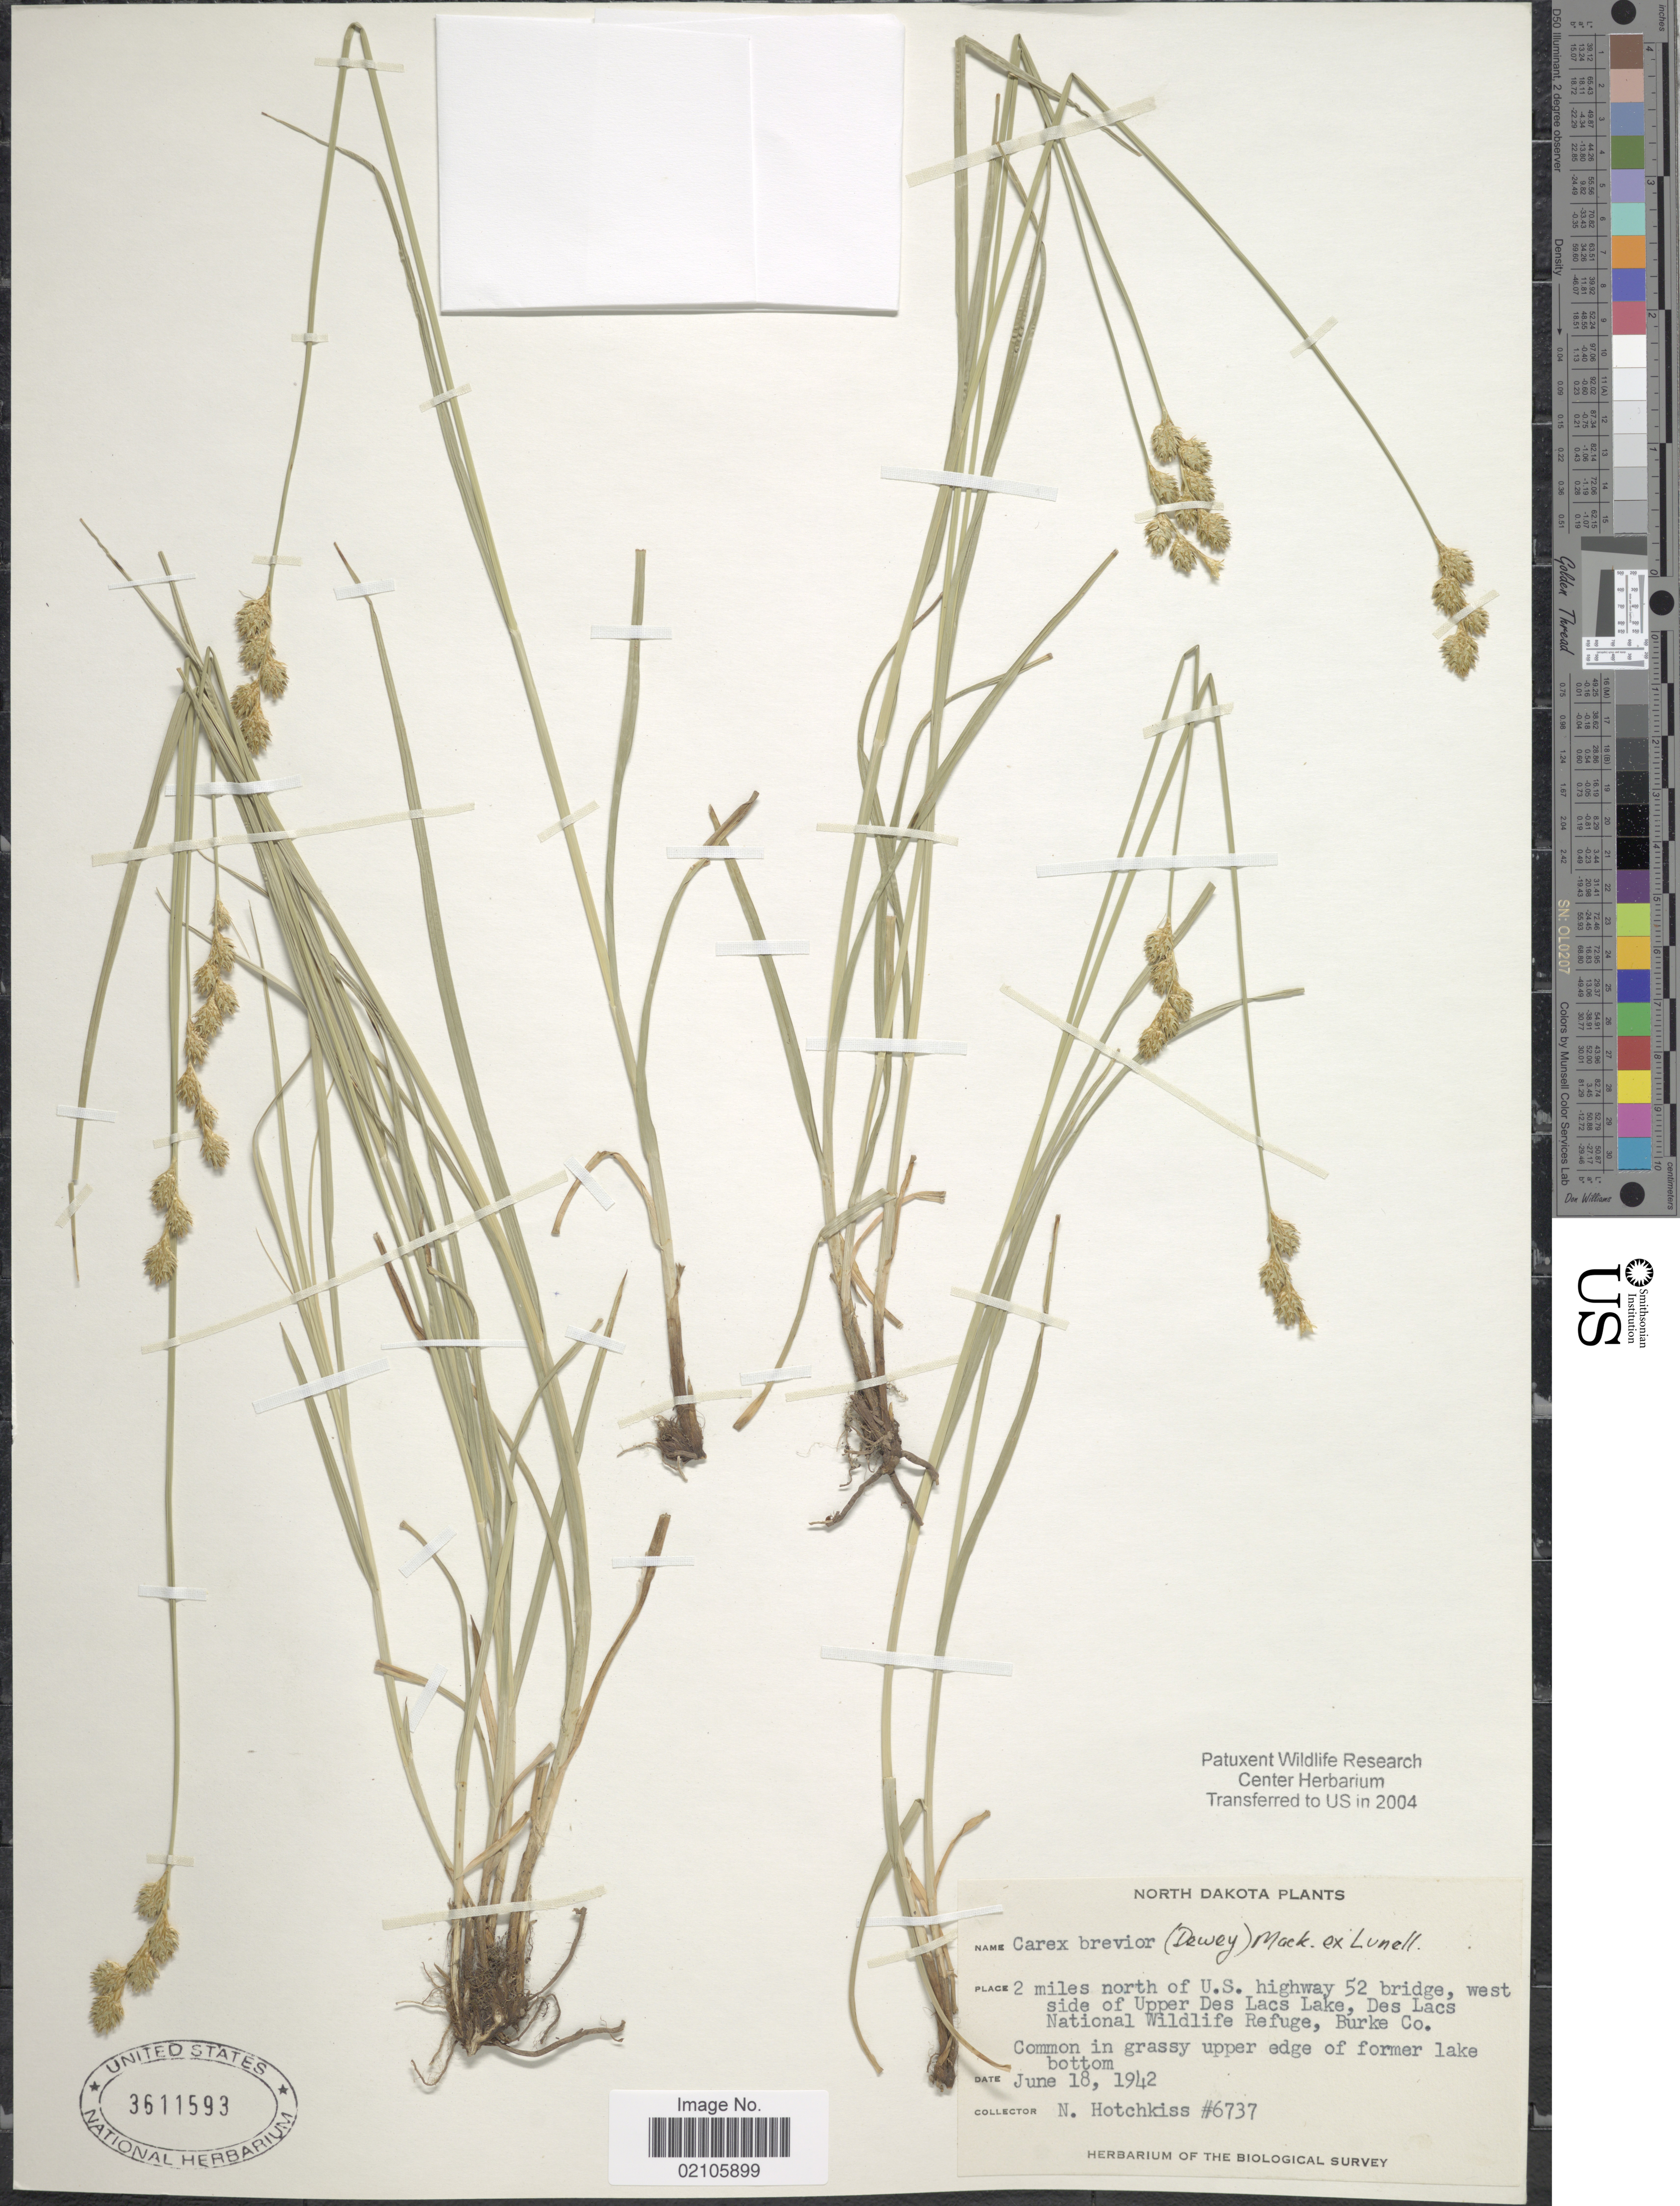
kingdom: Plantae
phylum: Tracheophyta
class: Liliopsida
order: Poales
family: Cyperaceae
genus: Carex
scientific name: Carex brevior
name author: (Dewey) Mack. ex Lunell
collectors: N. Hotchkiss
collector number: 6737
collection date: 1942-06-18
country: United States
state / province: North Dakota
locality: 2 miles north of U. S. Highway 52 bridge, west side of Upper Des Lacs Lake, Des Lacs National Wildlife Refuge, Burke Co.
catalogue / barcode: US 3644593